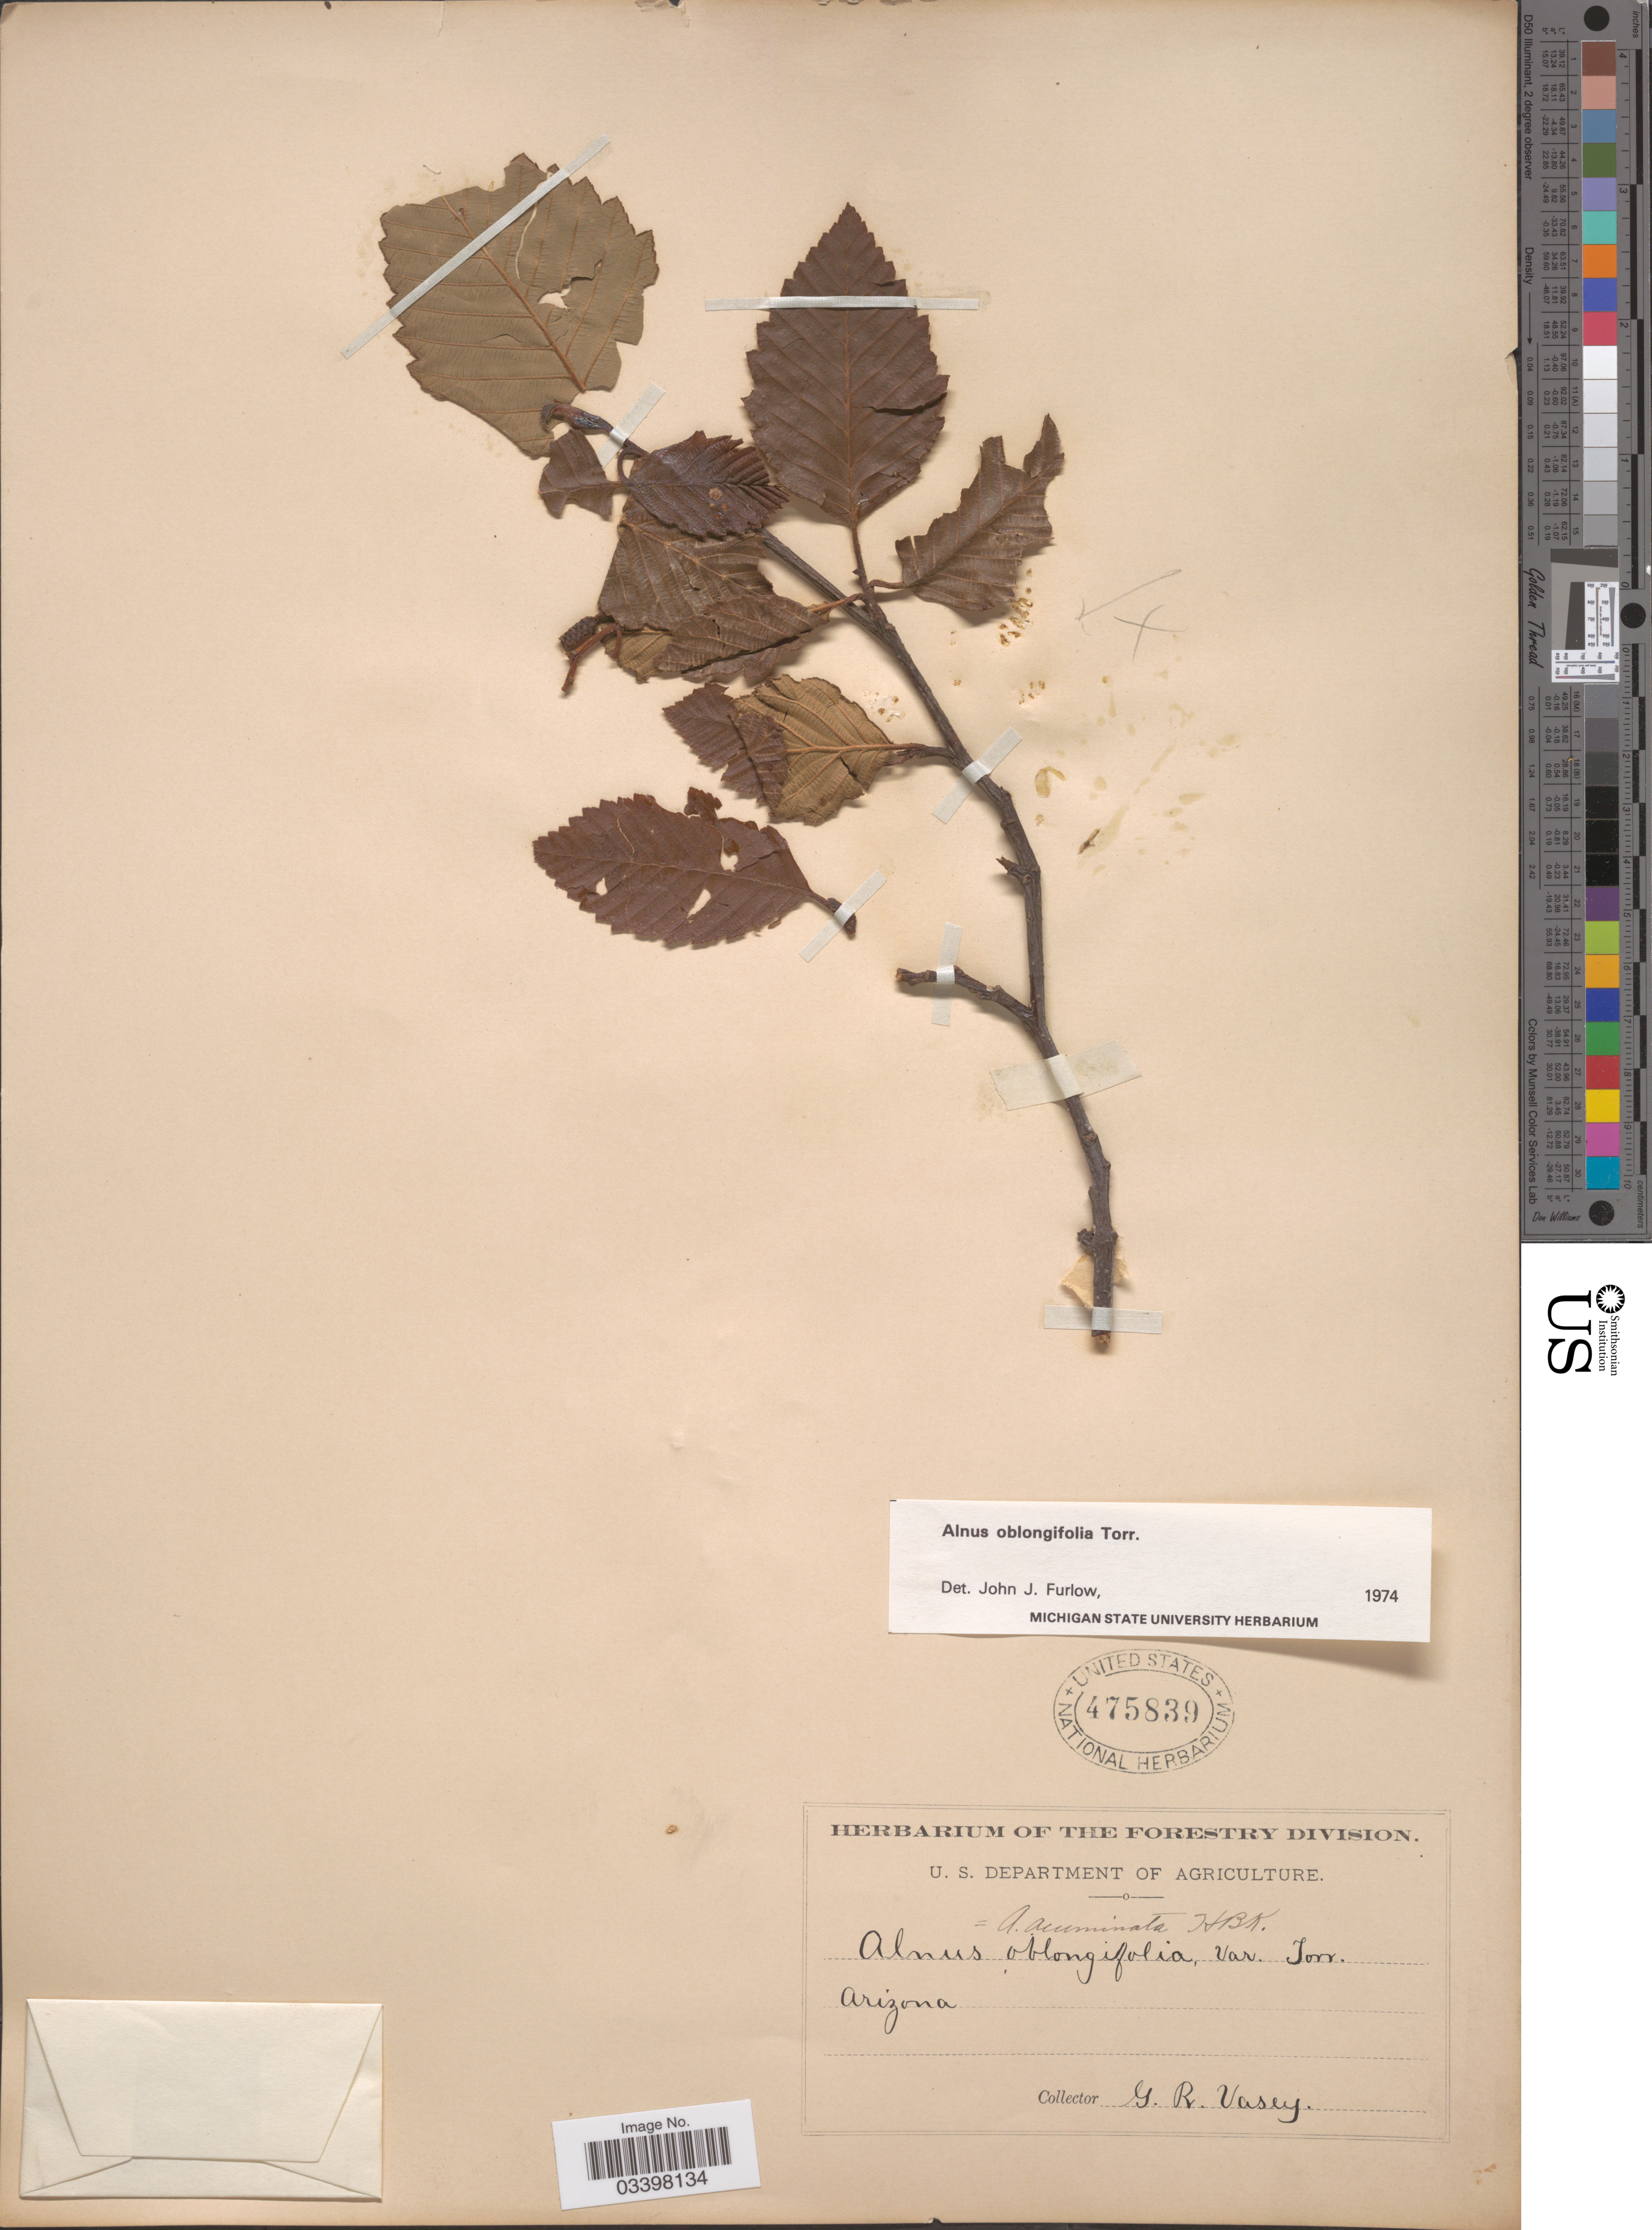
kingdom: Plantae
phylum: Tracheophyta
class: Magnoliopsida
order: Fagales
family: Betulaceae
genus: Alnus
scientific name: Alnus oblongifolia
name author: Torr. in Emory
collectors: G. R. Vasey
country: United States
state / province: Arizona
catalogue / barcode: US 475839